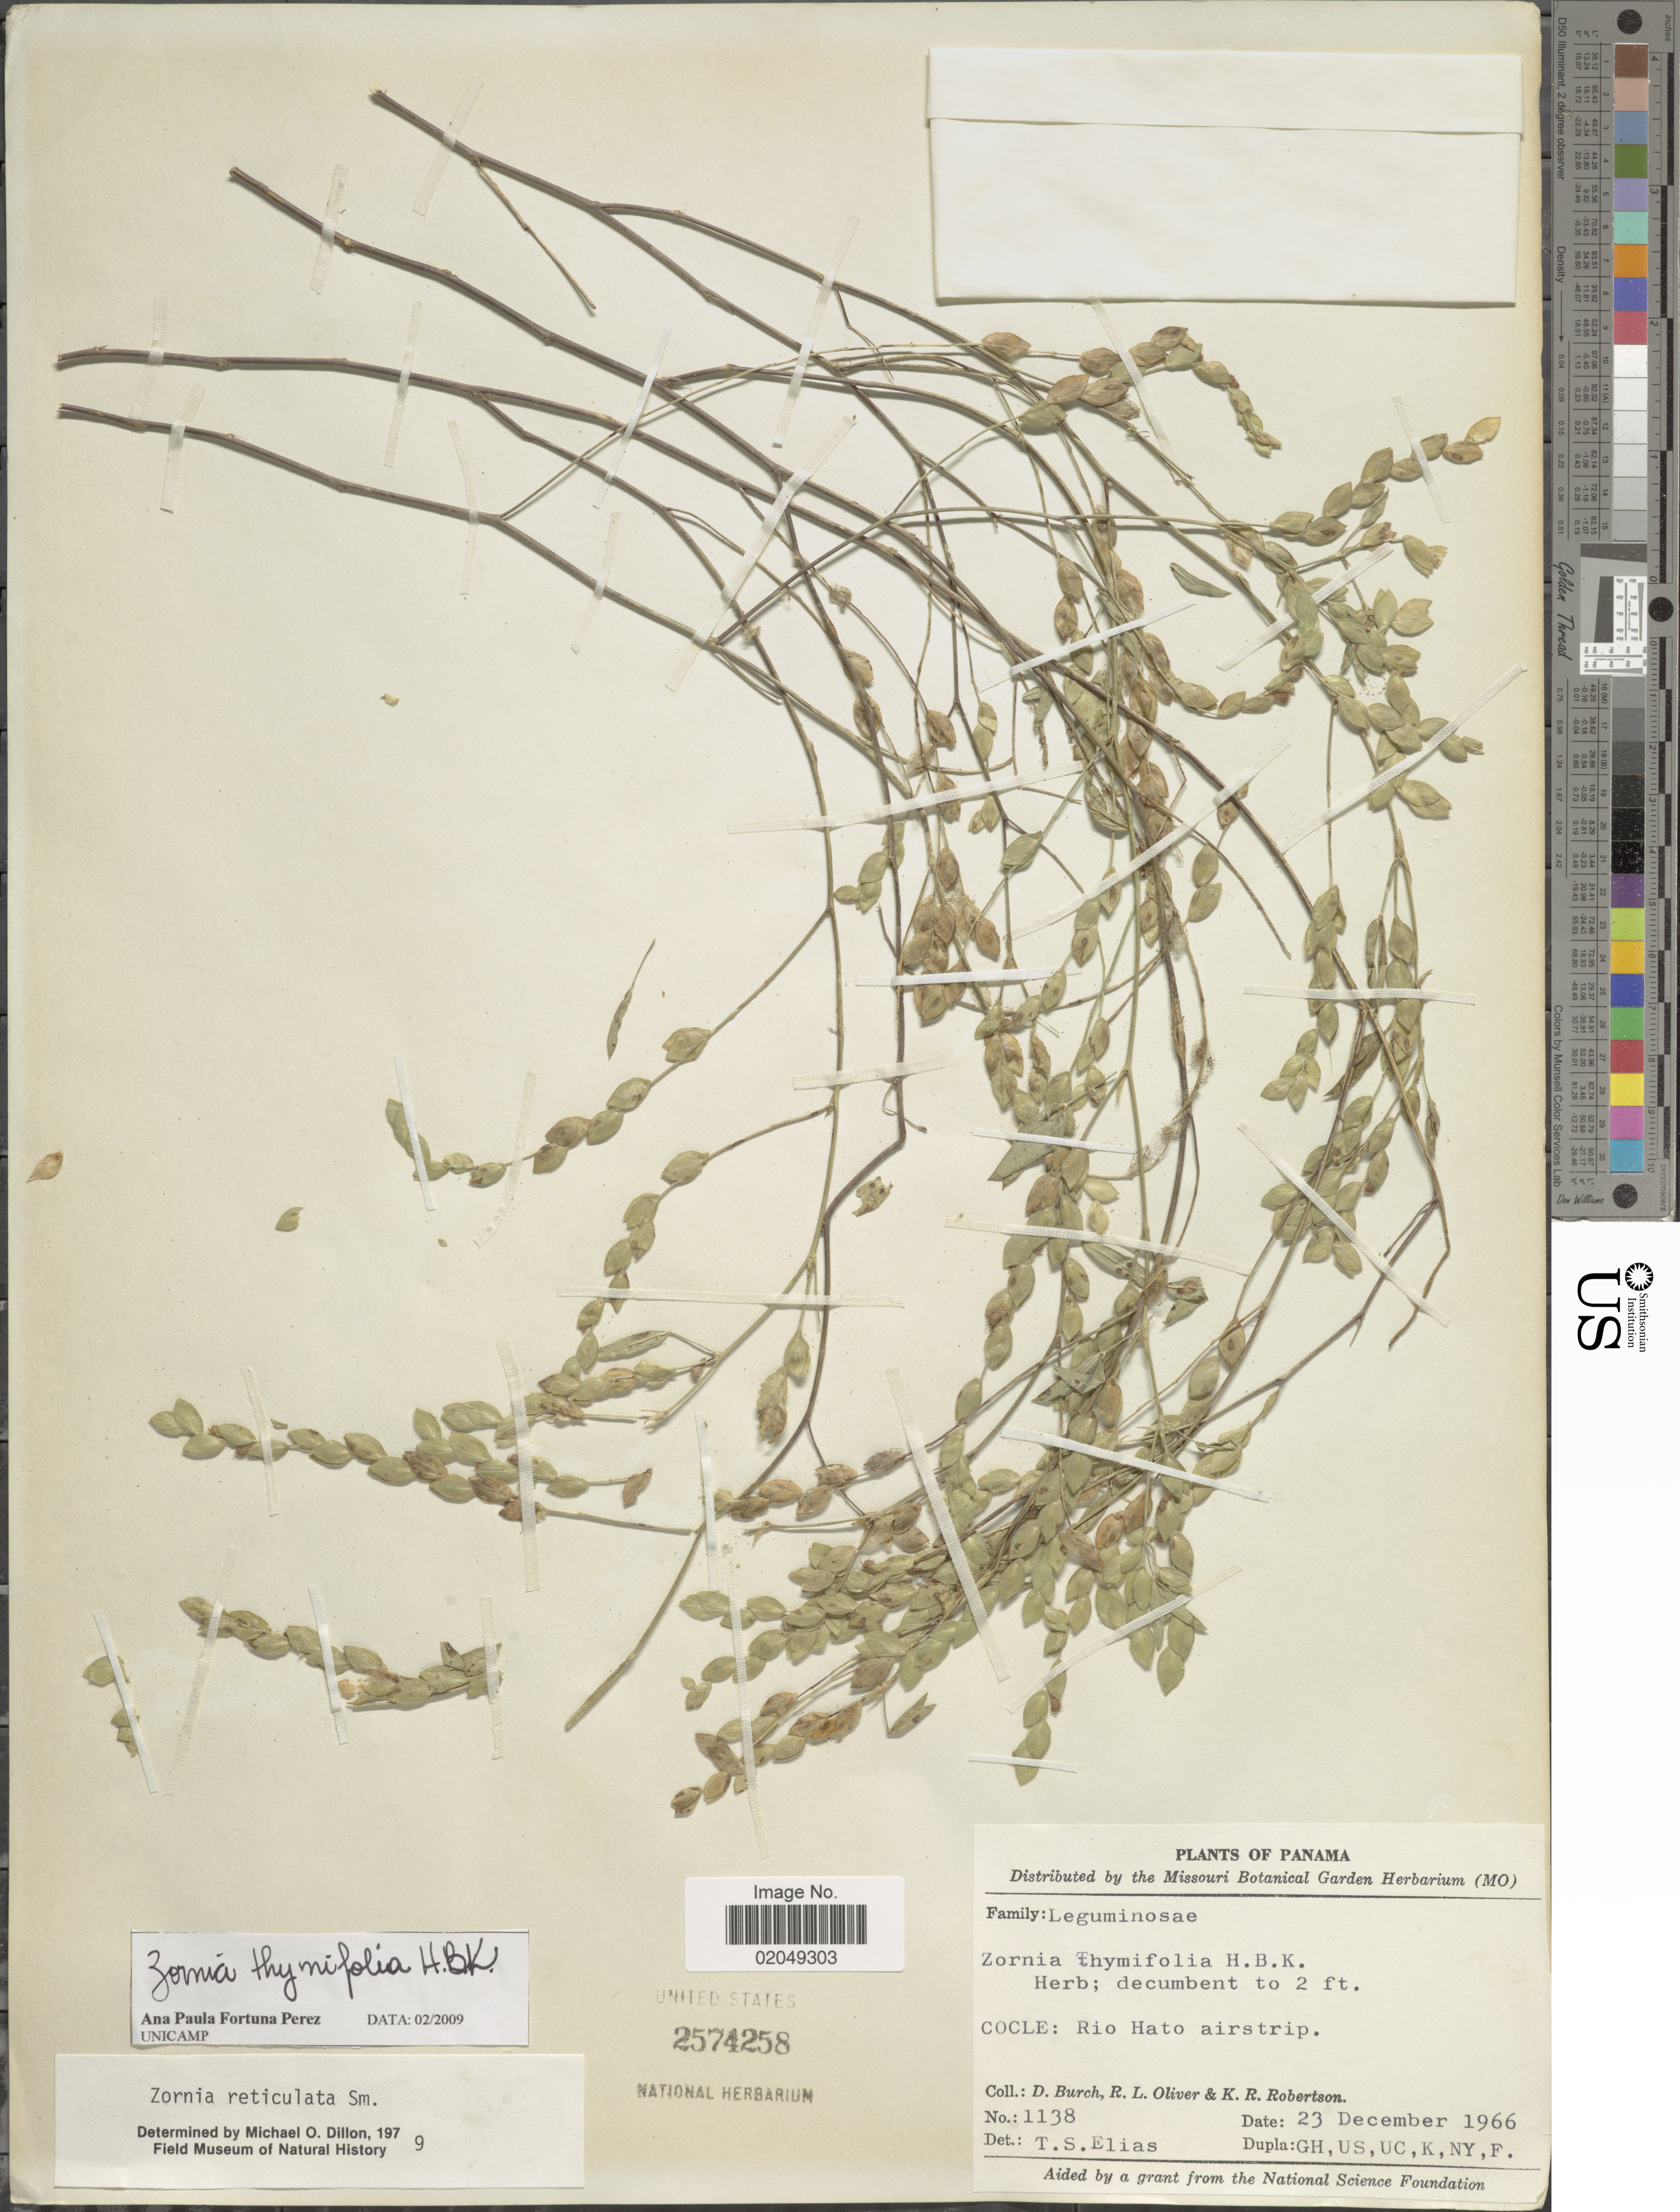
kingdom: Plantae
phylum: Tracheophyta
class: Magnoliopsida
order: Fabales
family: Fabaceae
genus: Zornia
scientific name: Zornia thymifolia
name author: Kunth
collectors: D. Bruch, R. Oliver & K. Robertson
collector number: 1138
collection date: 1966-12-23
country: Panama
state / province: Coclé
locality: Rio Hato airstrip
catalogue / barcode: US 2574258